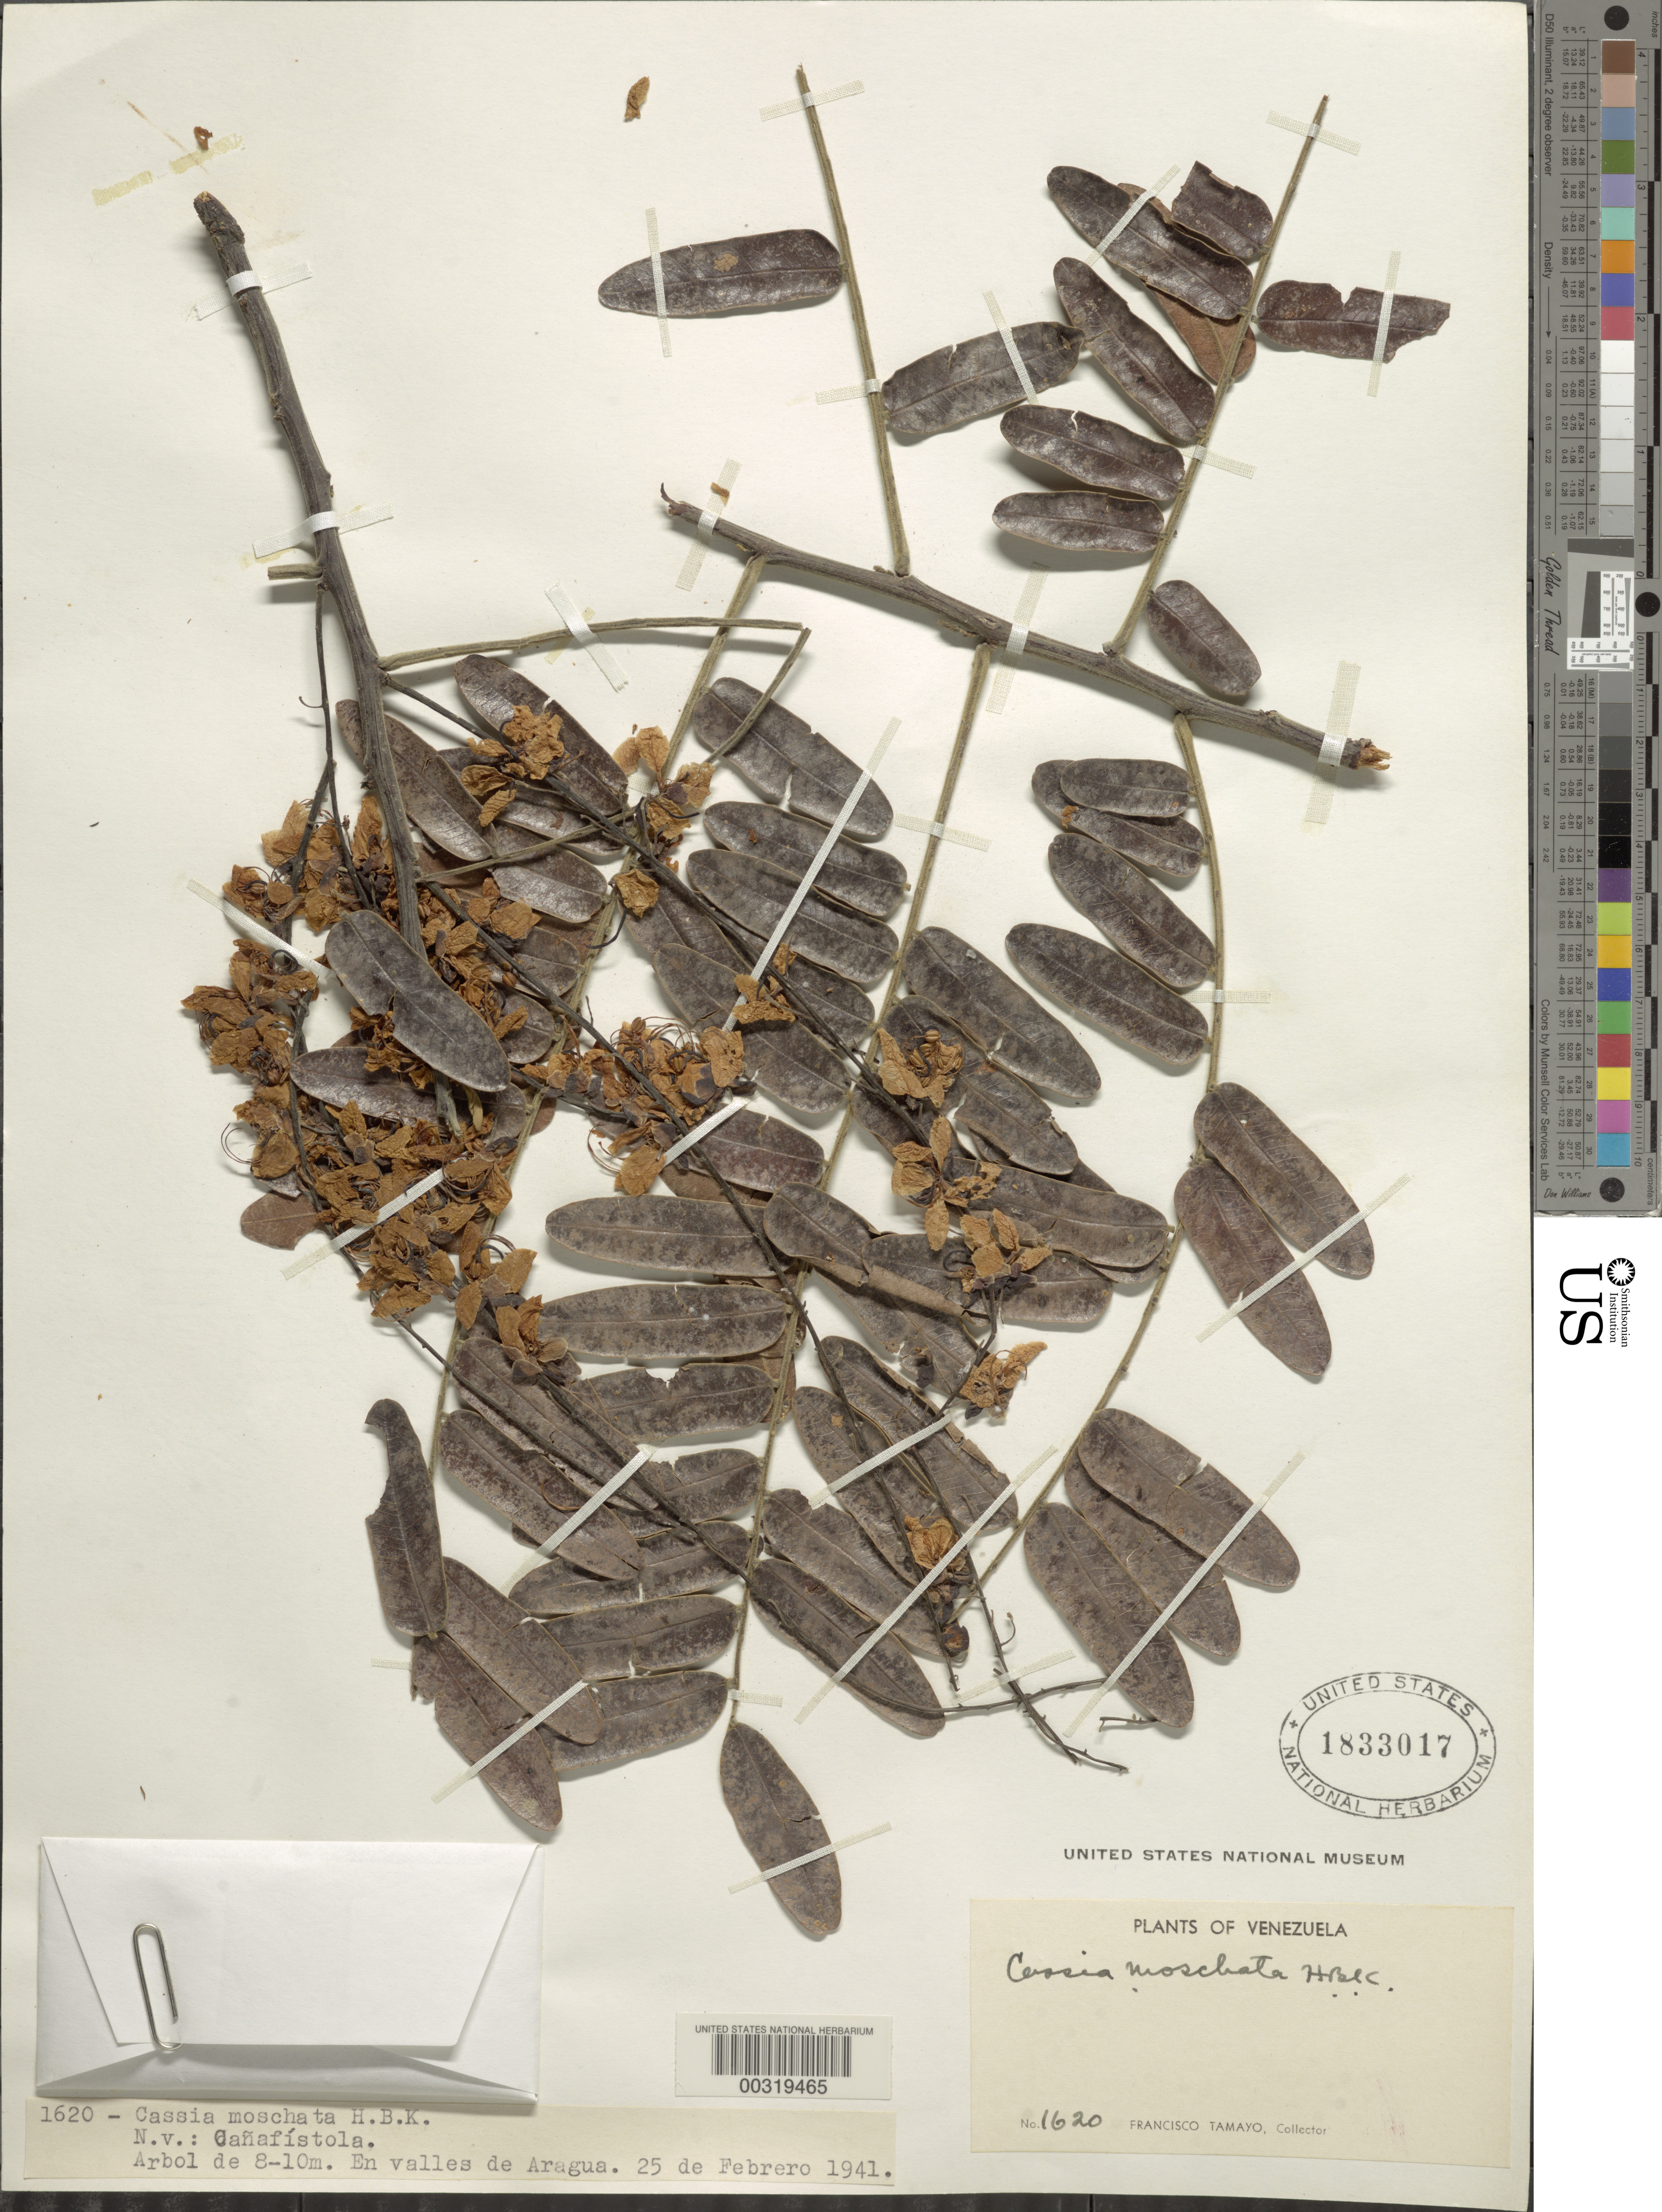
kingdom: Plantae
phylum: Tracheophyta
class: Magnoliopsida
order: Fabales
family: Fabaceae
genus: Cassia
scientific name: Cassia moschata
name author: Kunth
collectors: F. Tamayo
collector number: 1620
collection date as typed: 25 Feb 1941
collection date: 1941-02-25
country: Venezuela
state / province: Aragua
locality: In the valleys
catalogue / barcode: US 1833017